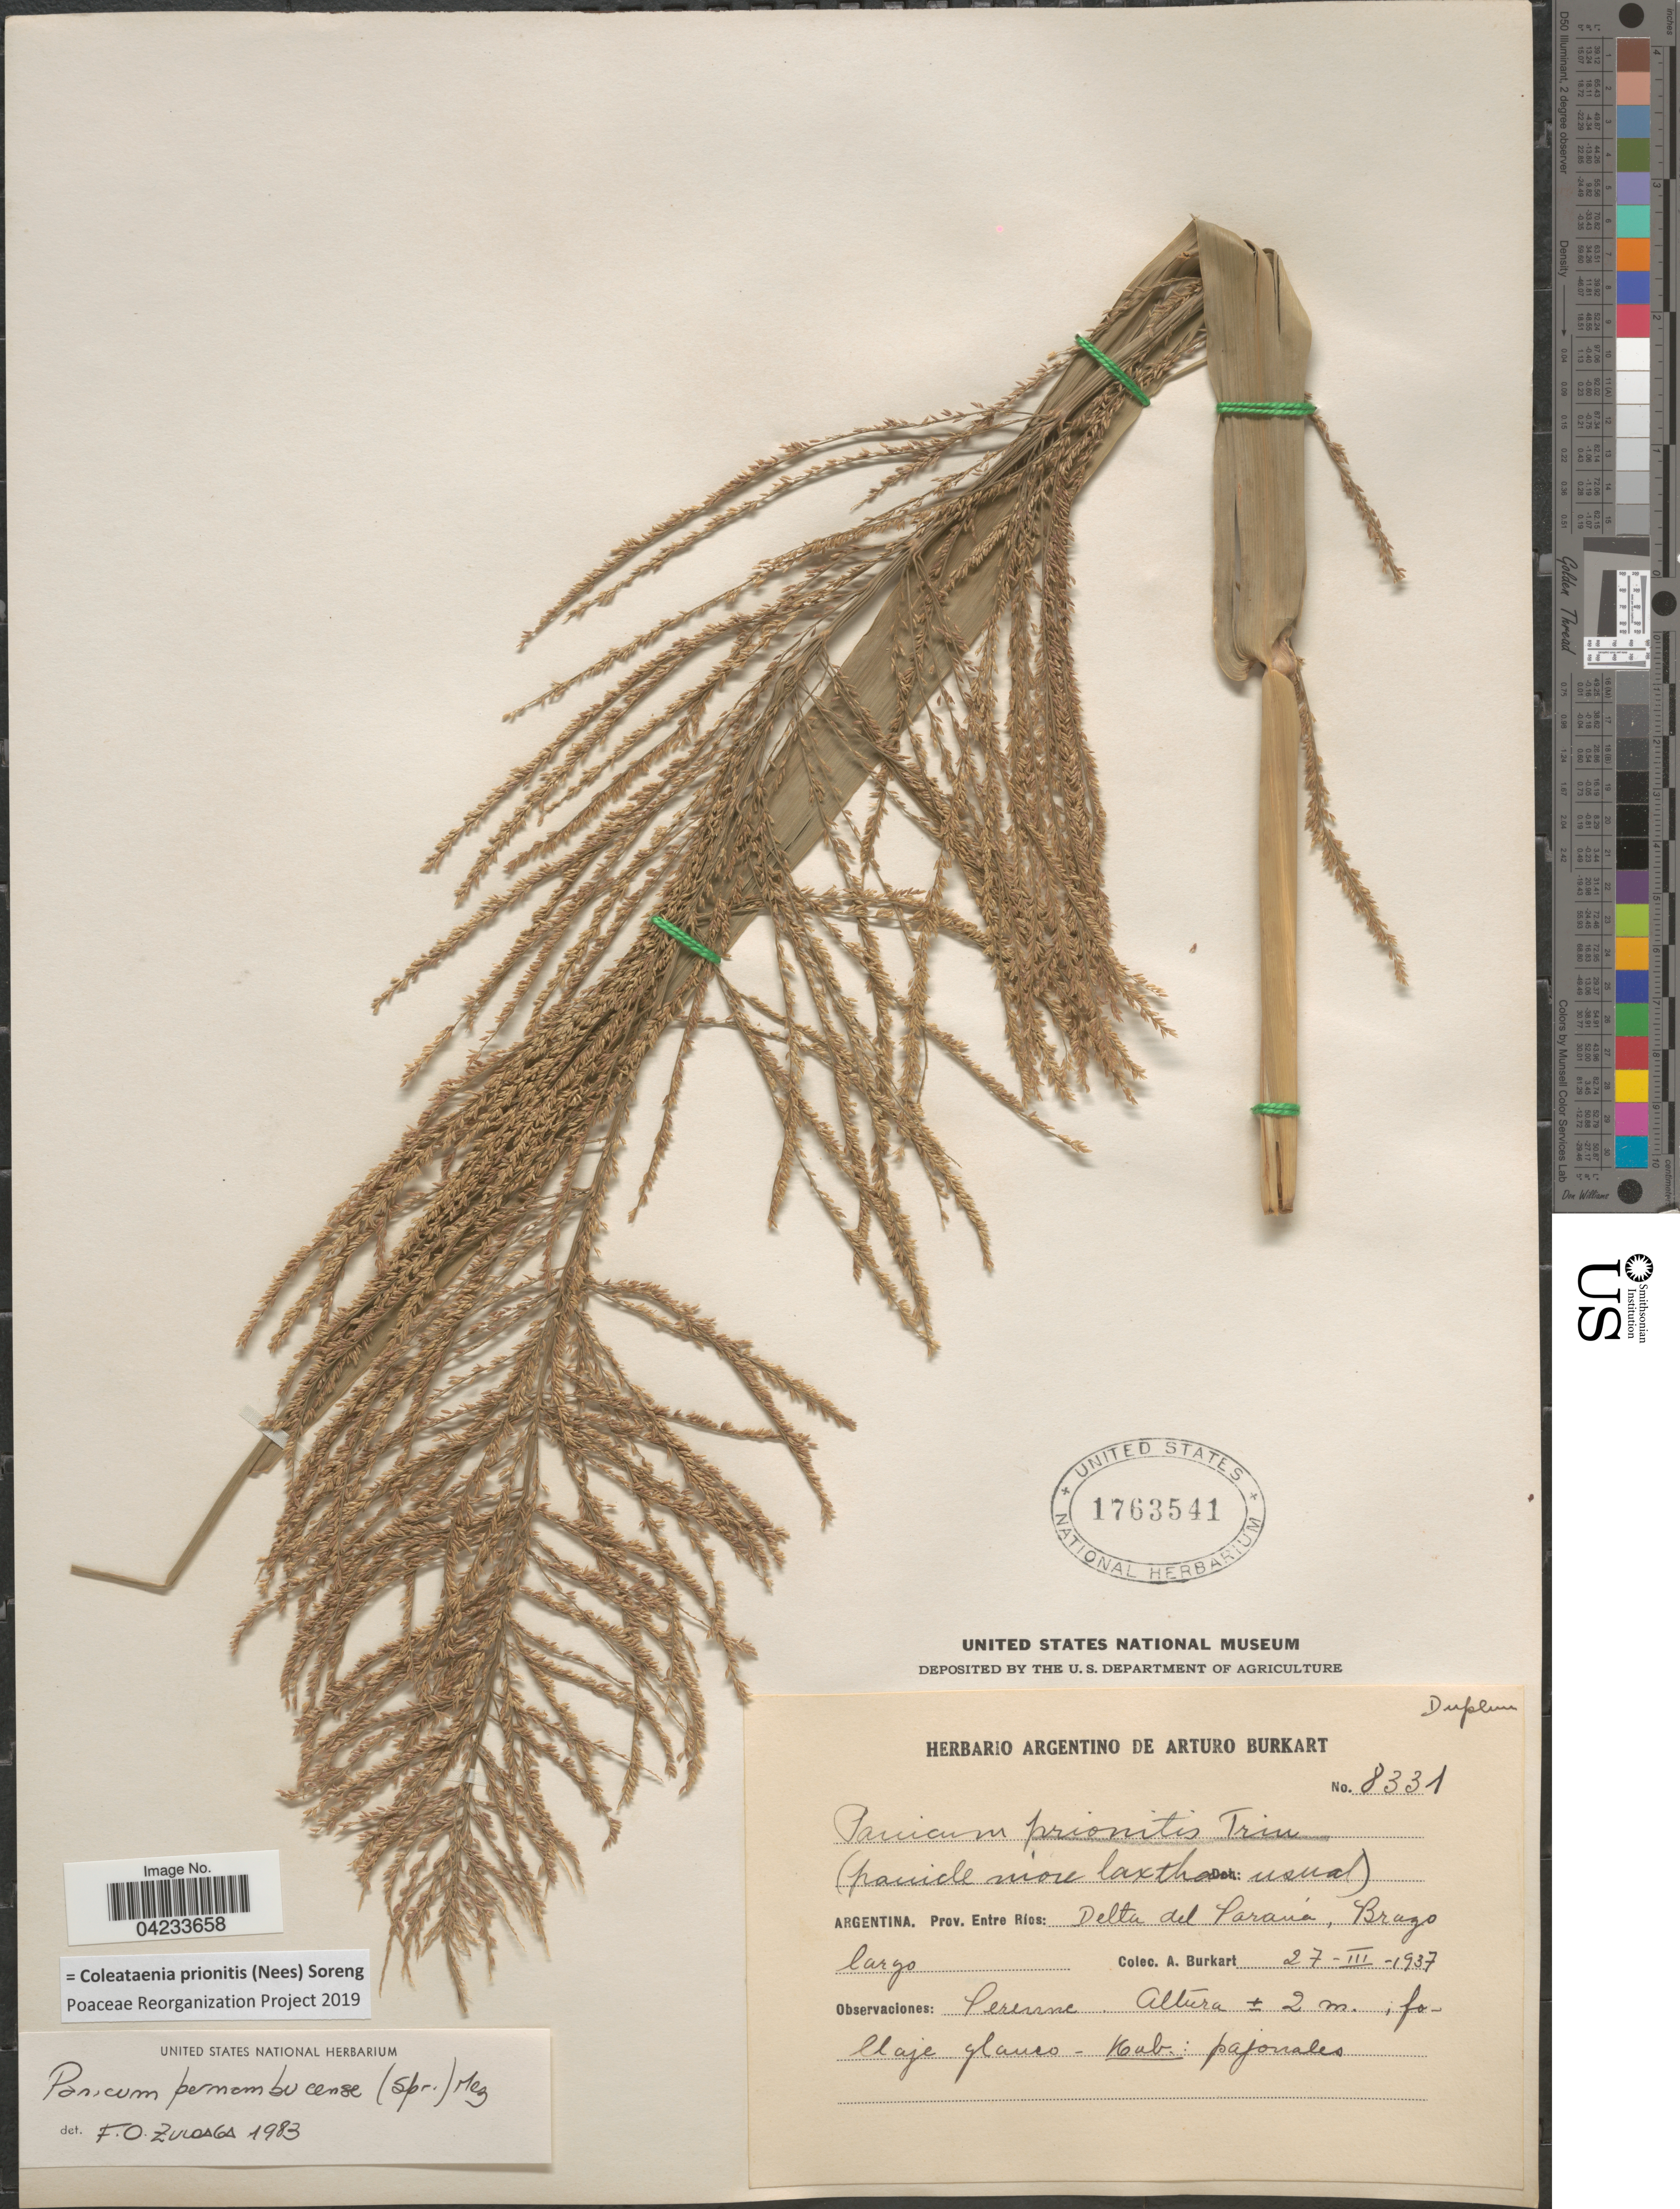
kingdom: Plantae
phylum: Tracheophyta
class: Liliopsida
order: Poales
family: Poaceae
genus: Coleataenia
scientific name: Coleataenia prionitis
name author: (Nees) Soreng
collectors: A. E. Burkart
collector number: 8331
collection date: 1937-03-27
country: Argentina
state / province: Entre Rios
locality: Delta del Paraná, Brazo largo.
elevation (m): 2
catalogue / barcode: US 1763541